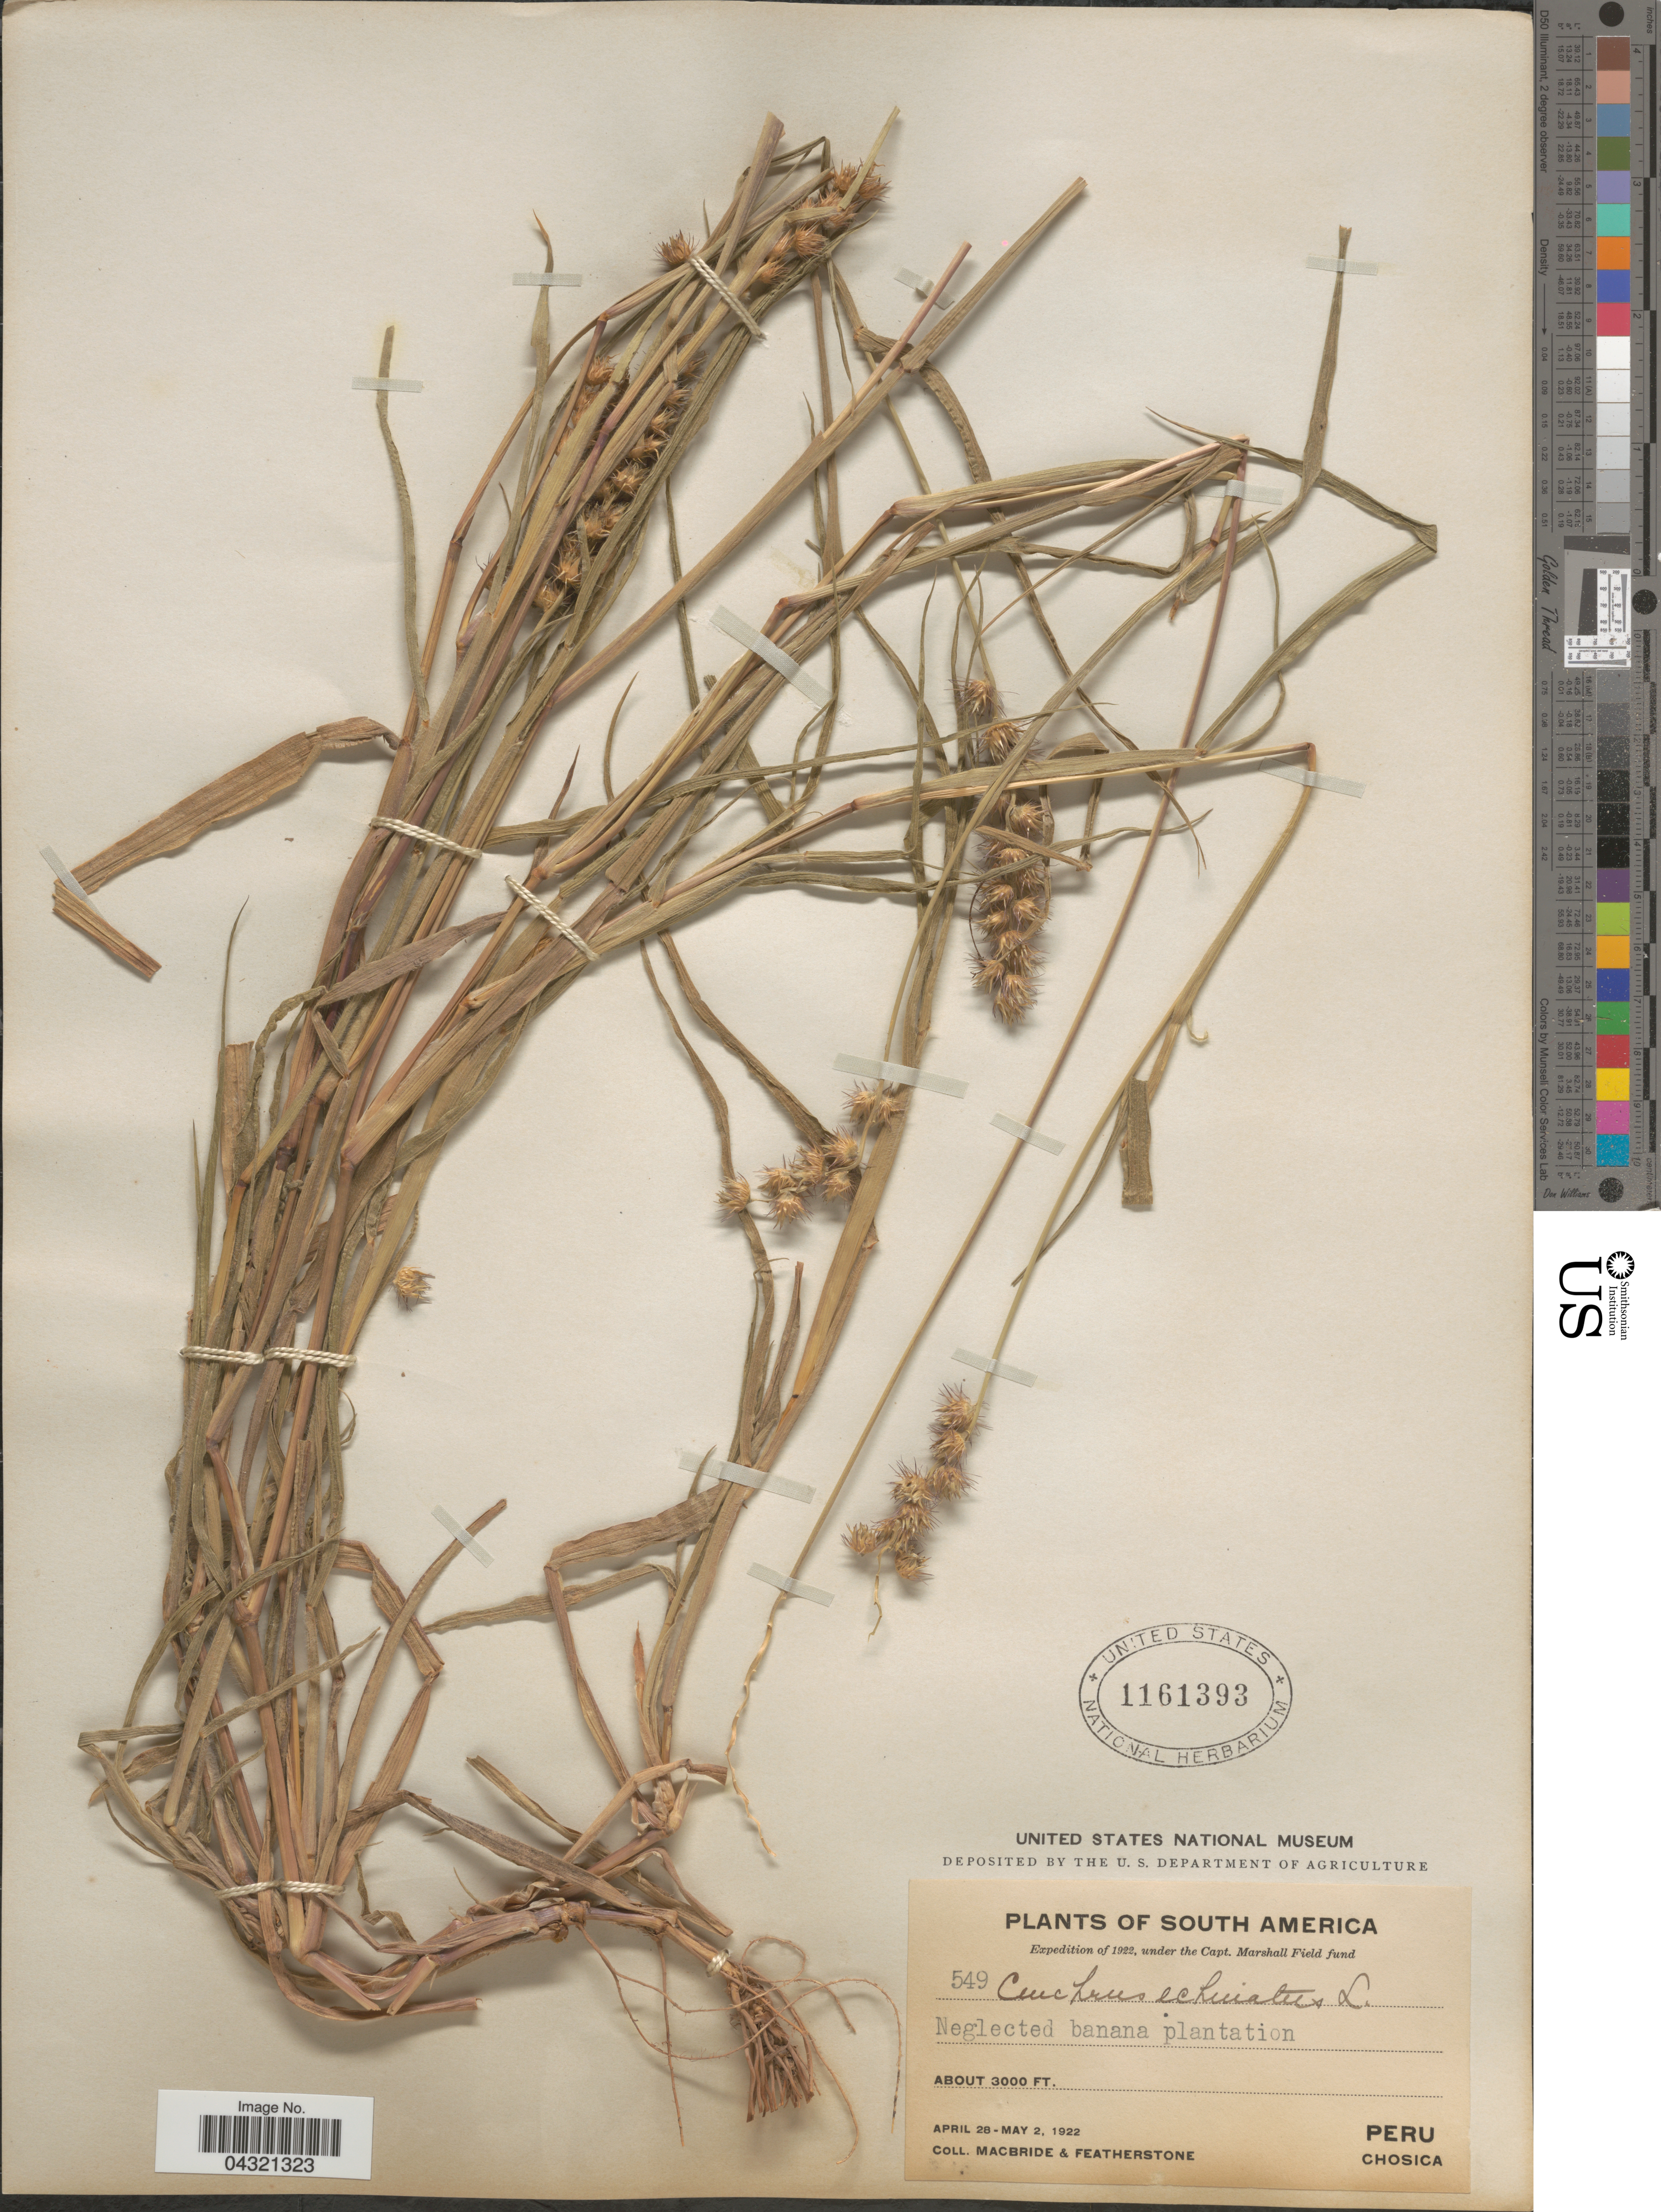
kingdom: Plantae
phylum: Tracheophyta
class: Liliopsida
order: Poales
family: Poaceae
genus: Cenchrus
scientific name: Cenchrus echinatus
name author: L.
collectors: Macbride, -- & -. Featherstone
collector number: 549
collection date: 1922-04-28/1922-05-02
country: Peru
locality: Expedition of 1922. Neglected banana plantation. Chosica.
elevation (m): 914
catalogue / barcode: US 1161393